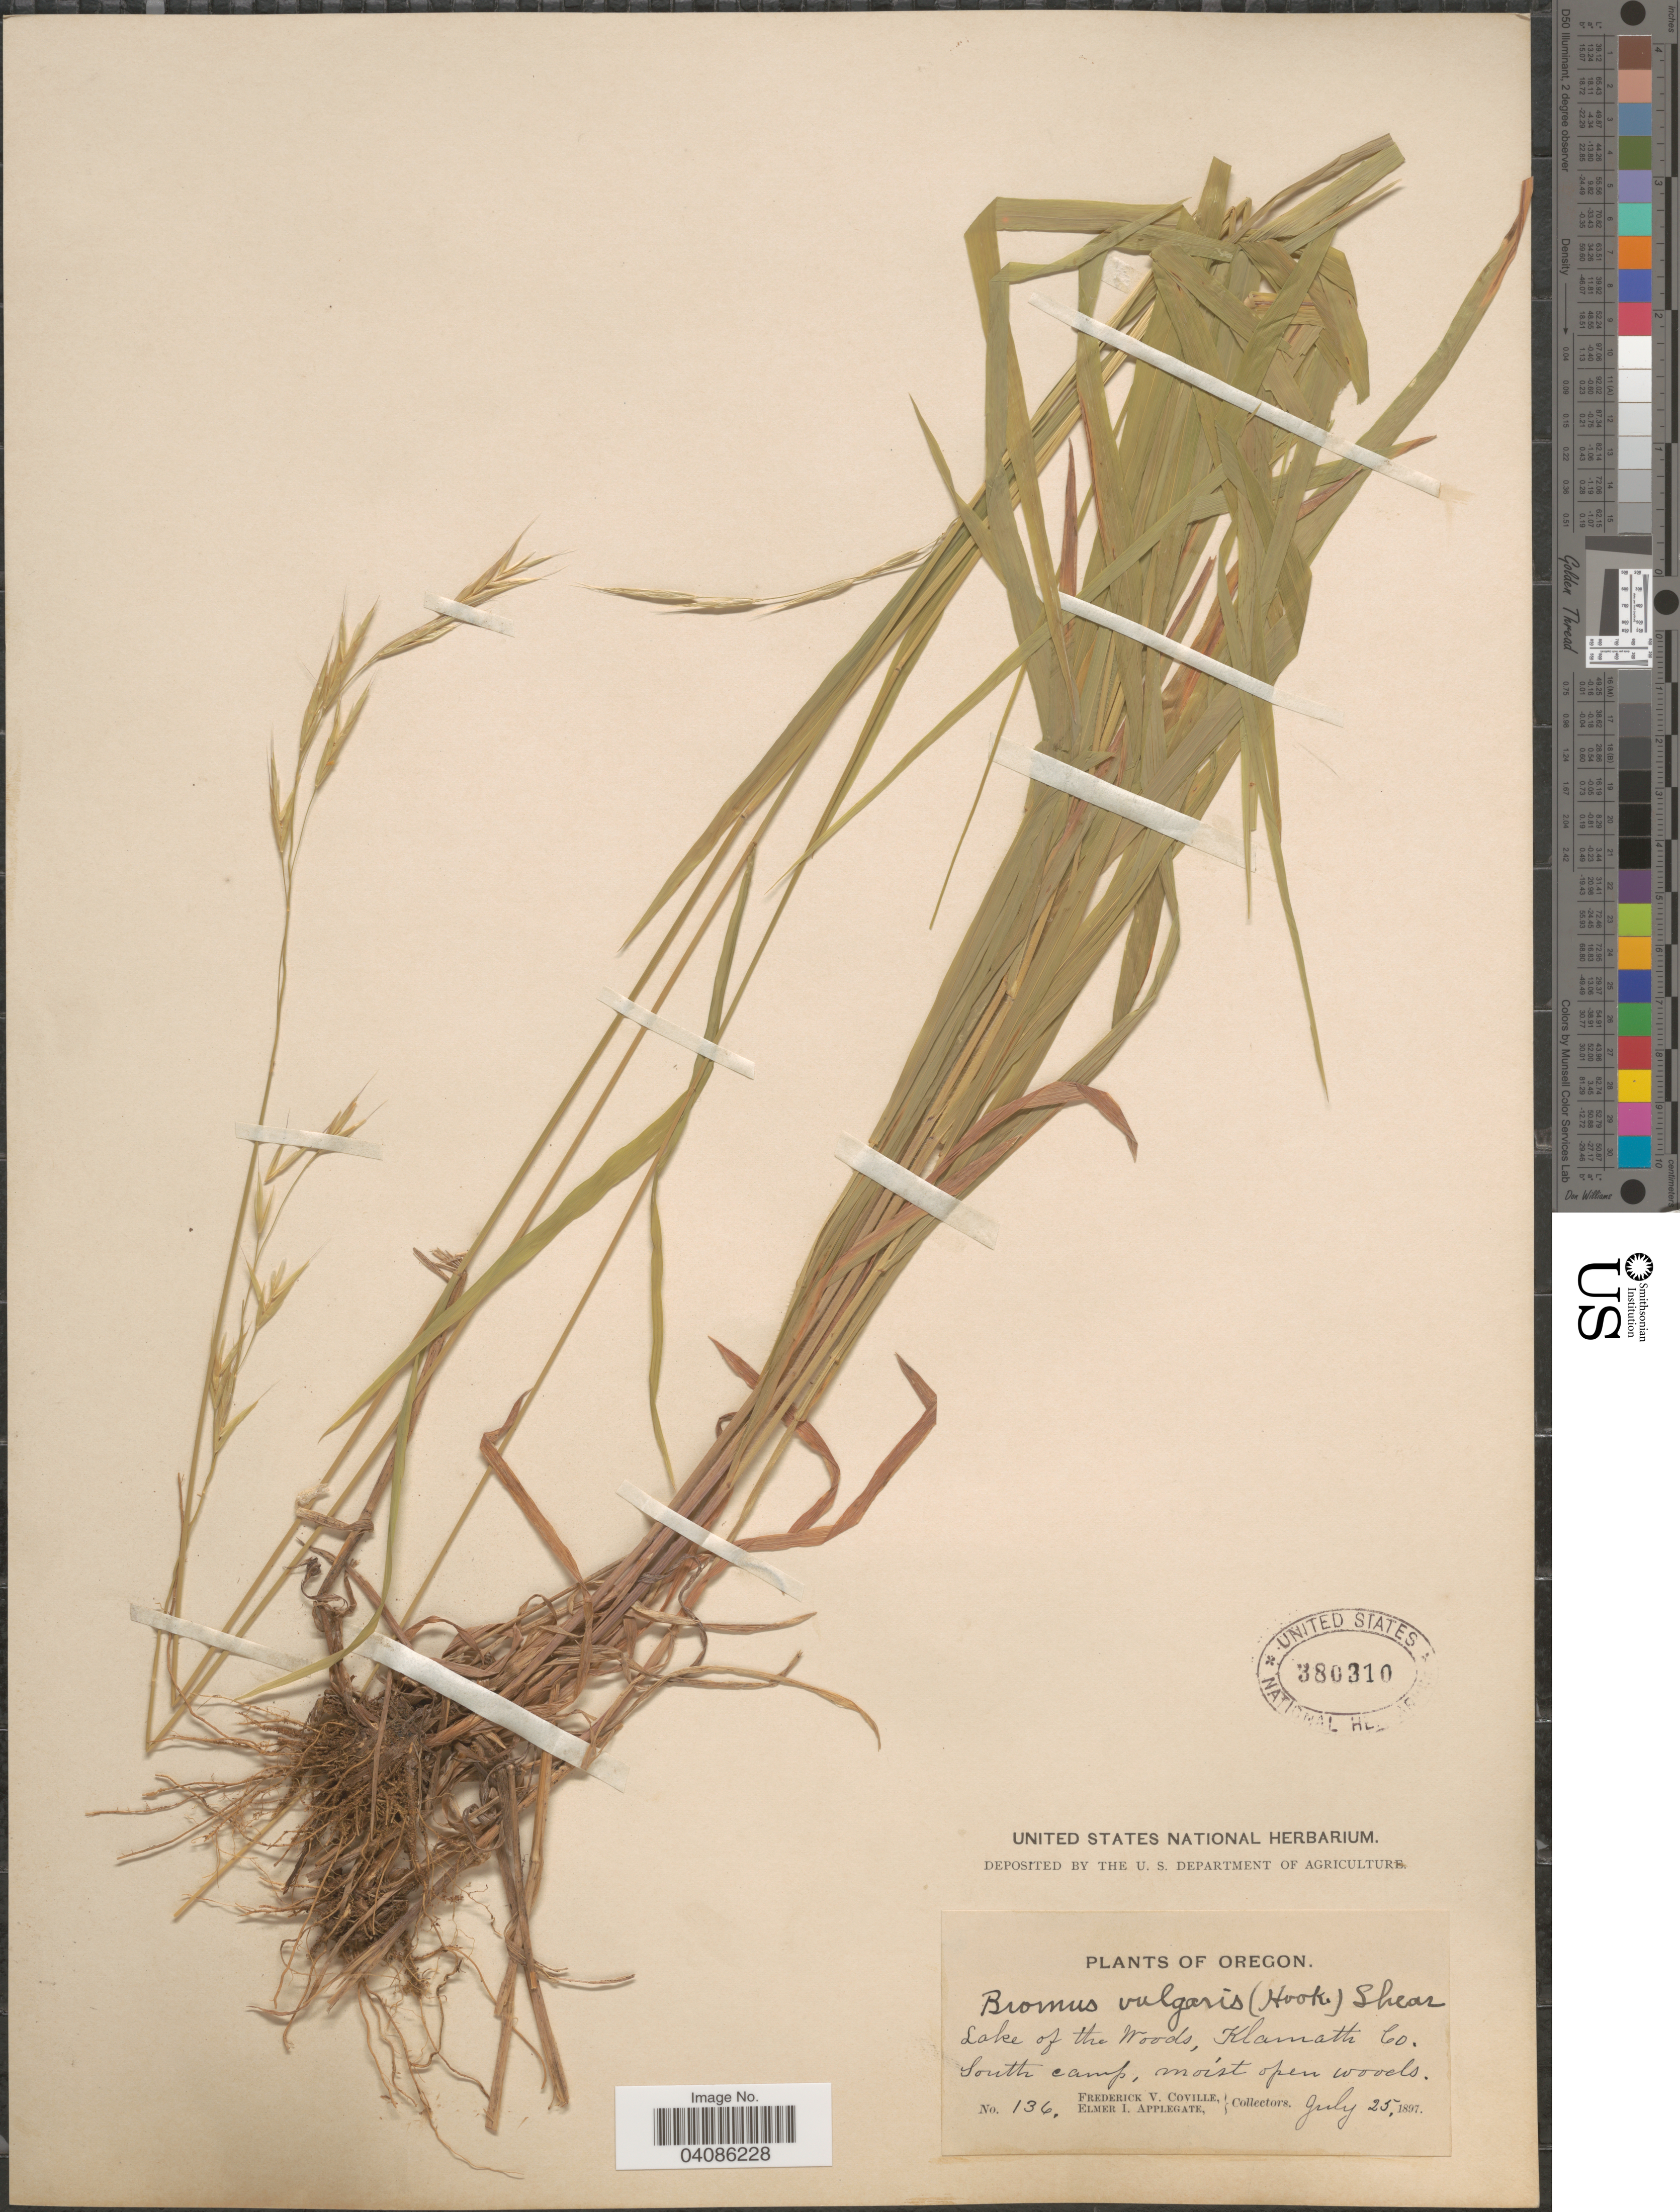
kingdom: Plantae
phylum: Tracheophyta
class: Liliopsida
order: Poales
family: Poaceae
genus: Bromus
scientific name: Bromus texensis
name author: (Shear) Hitchc.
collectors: F. V. Coville & E. I. Applegate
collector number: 136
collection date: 1897-07-25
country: United States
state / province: Oregon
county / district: Klamath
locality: Lake of the Woods, Klamath Co. South camp.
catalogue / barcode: US 380310